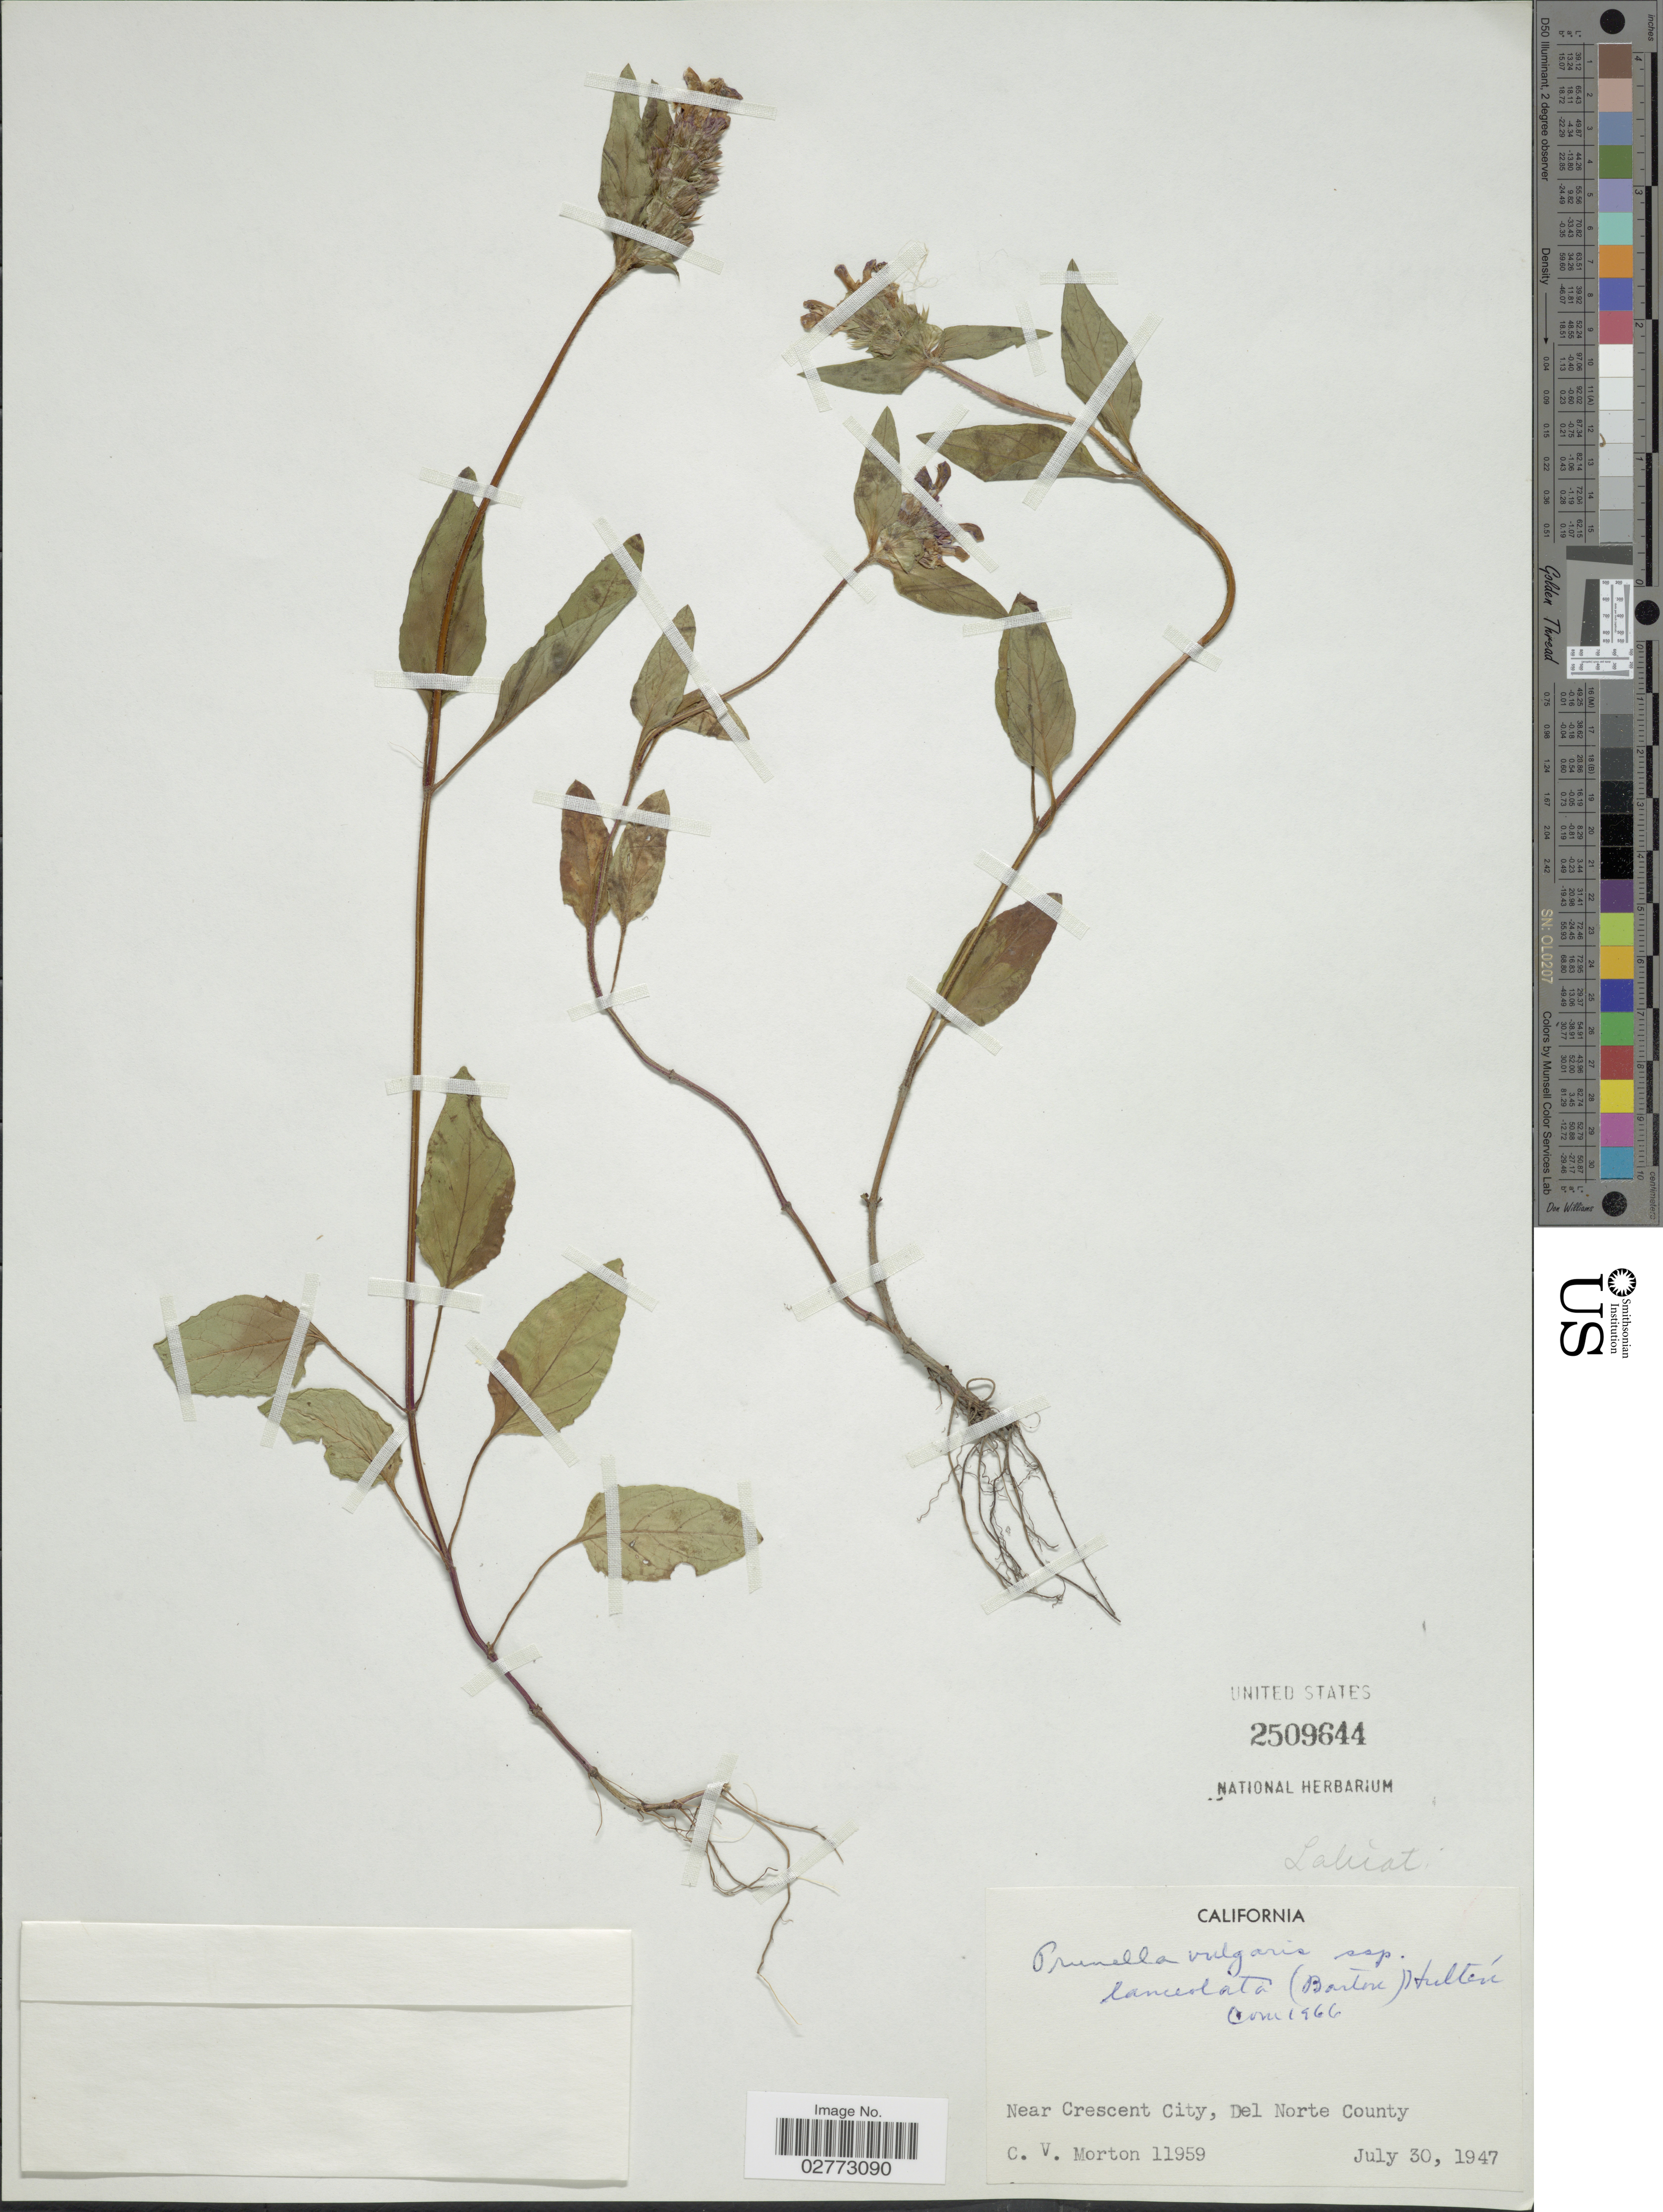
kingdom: Plantae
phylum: Tracheophyta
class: Magnoliopsida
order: Lamiales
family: Lamiaceae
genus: Prunella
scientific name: Prunella vulgaris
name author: L.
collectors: C. V. Morton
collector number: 11959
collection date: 1947-07-30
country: United States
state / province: California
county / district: Del Norte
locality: Near Crescent City, Del Norte County.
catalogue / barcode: US 2509644